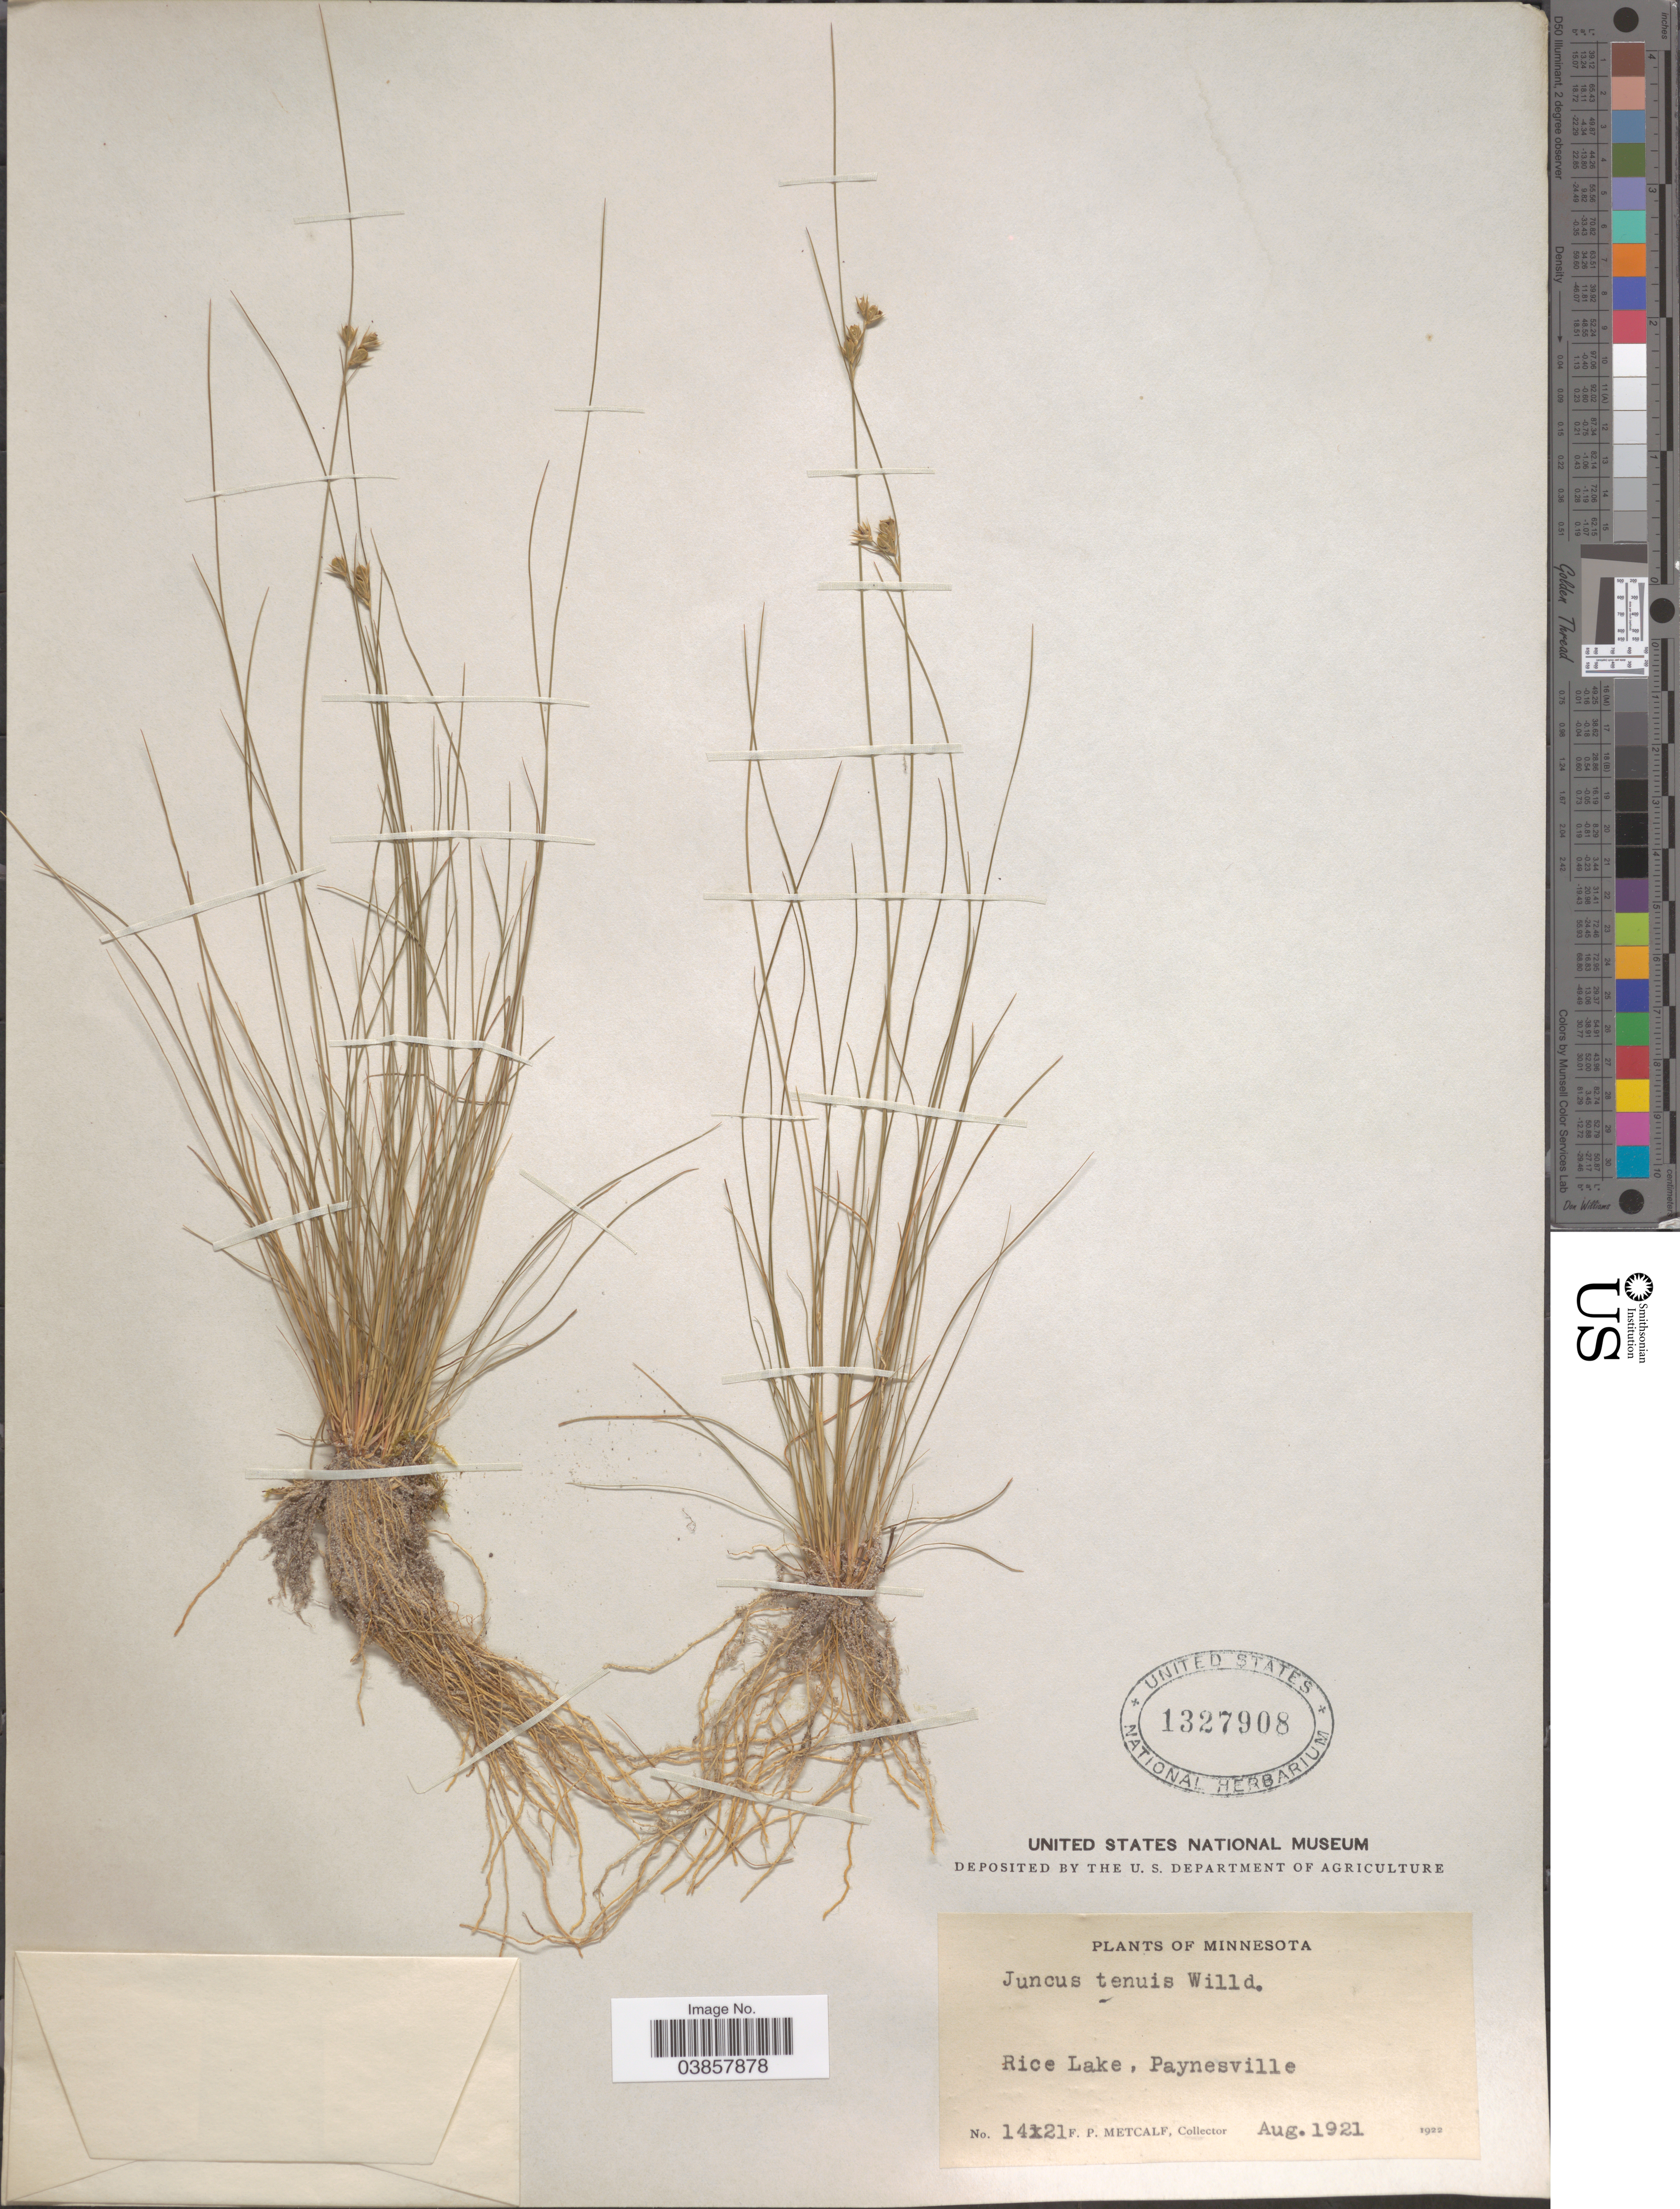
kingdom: Plantae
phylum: Tracheophyta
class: Liliopsida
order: Poales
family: Juncaceae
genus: Juncus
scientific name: Juncus tenuis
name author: Willd.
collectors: F. Metcalf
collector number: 14121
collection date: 1921-08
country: United States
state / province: Minnesota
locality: Rice Lake, Paynesville.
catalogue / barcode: US 1327908